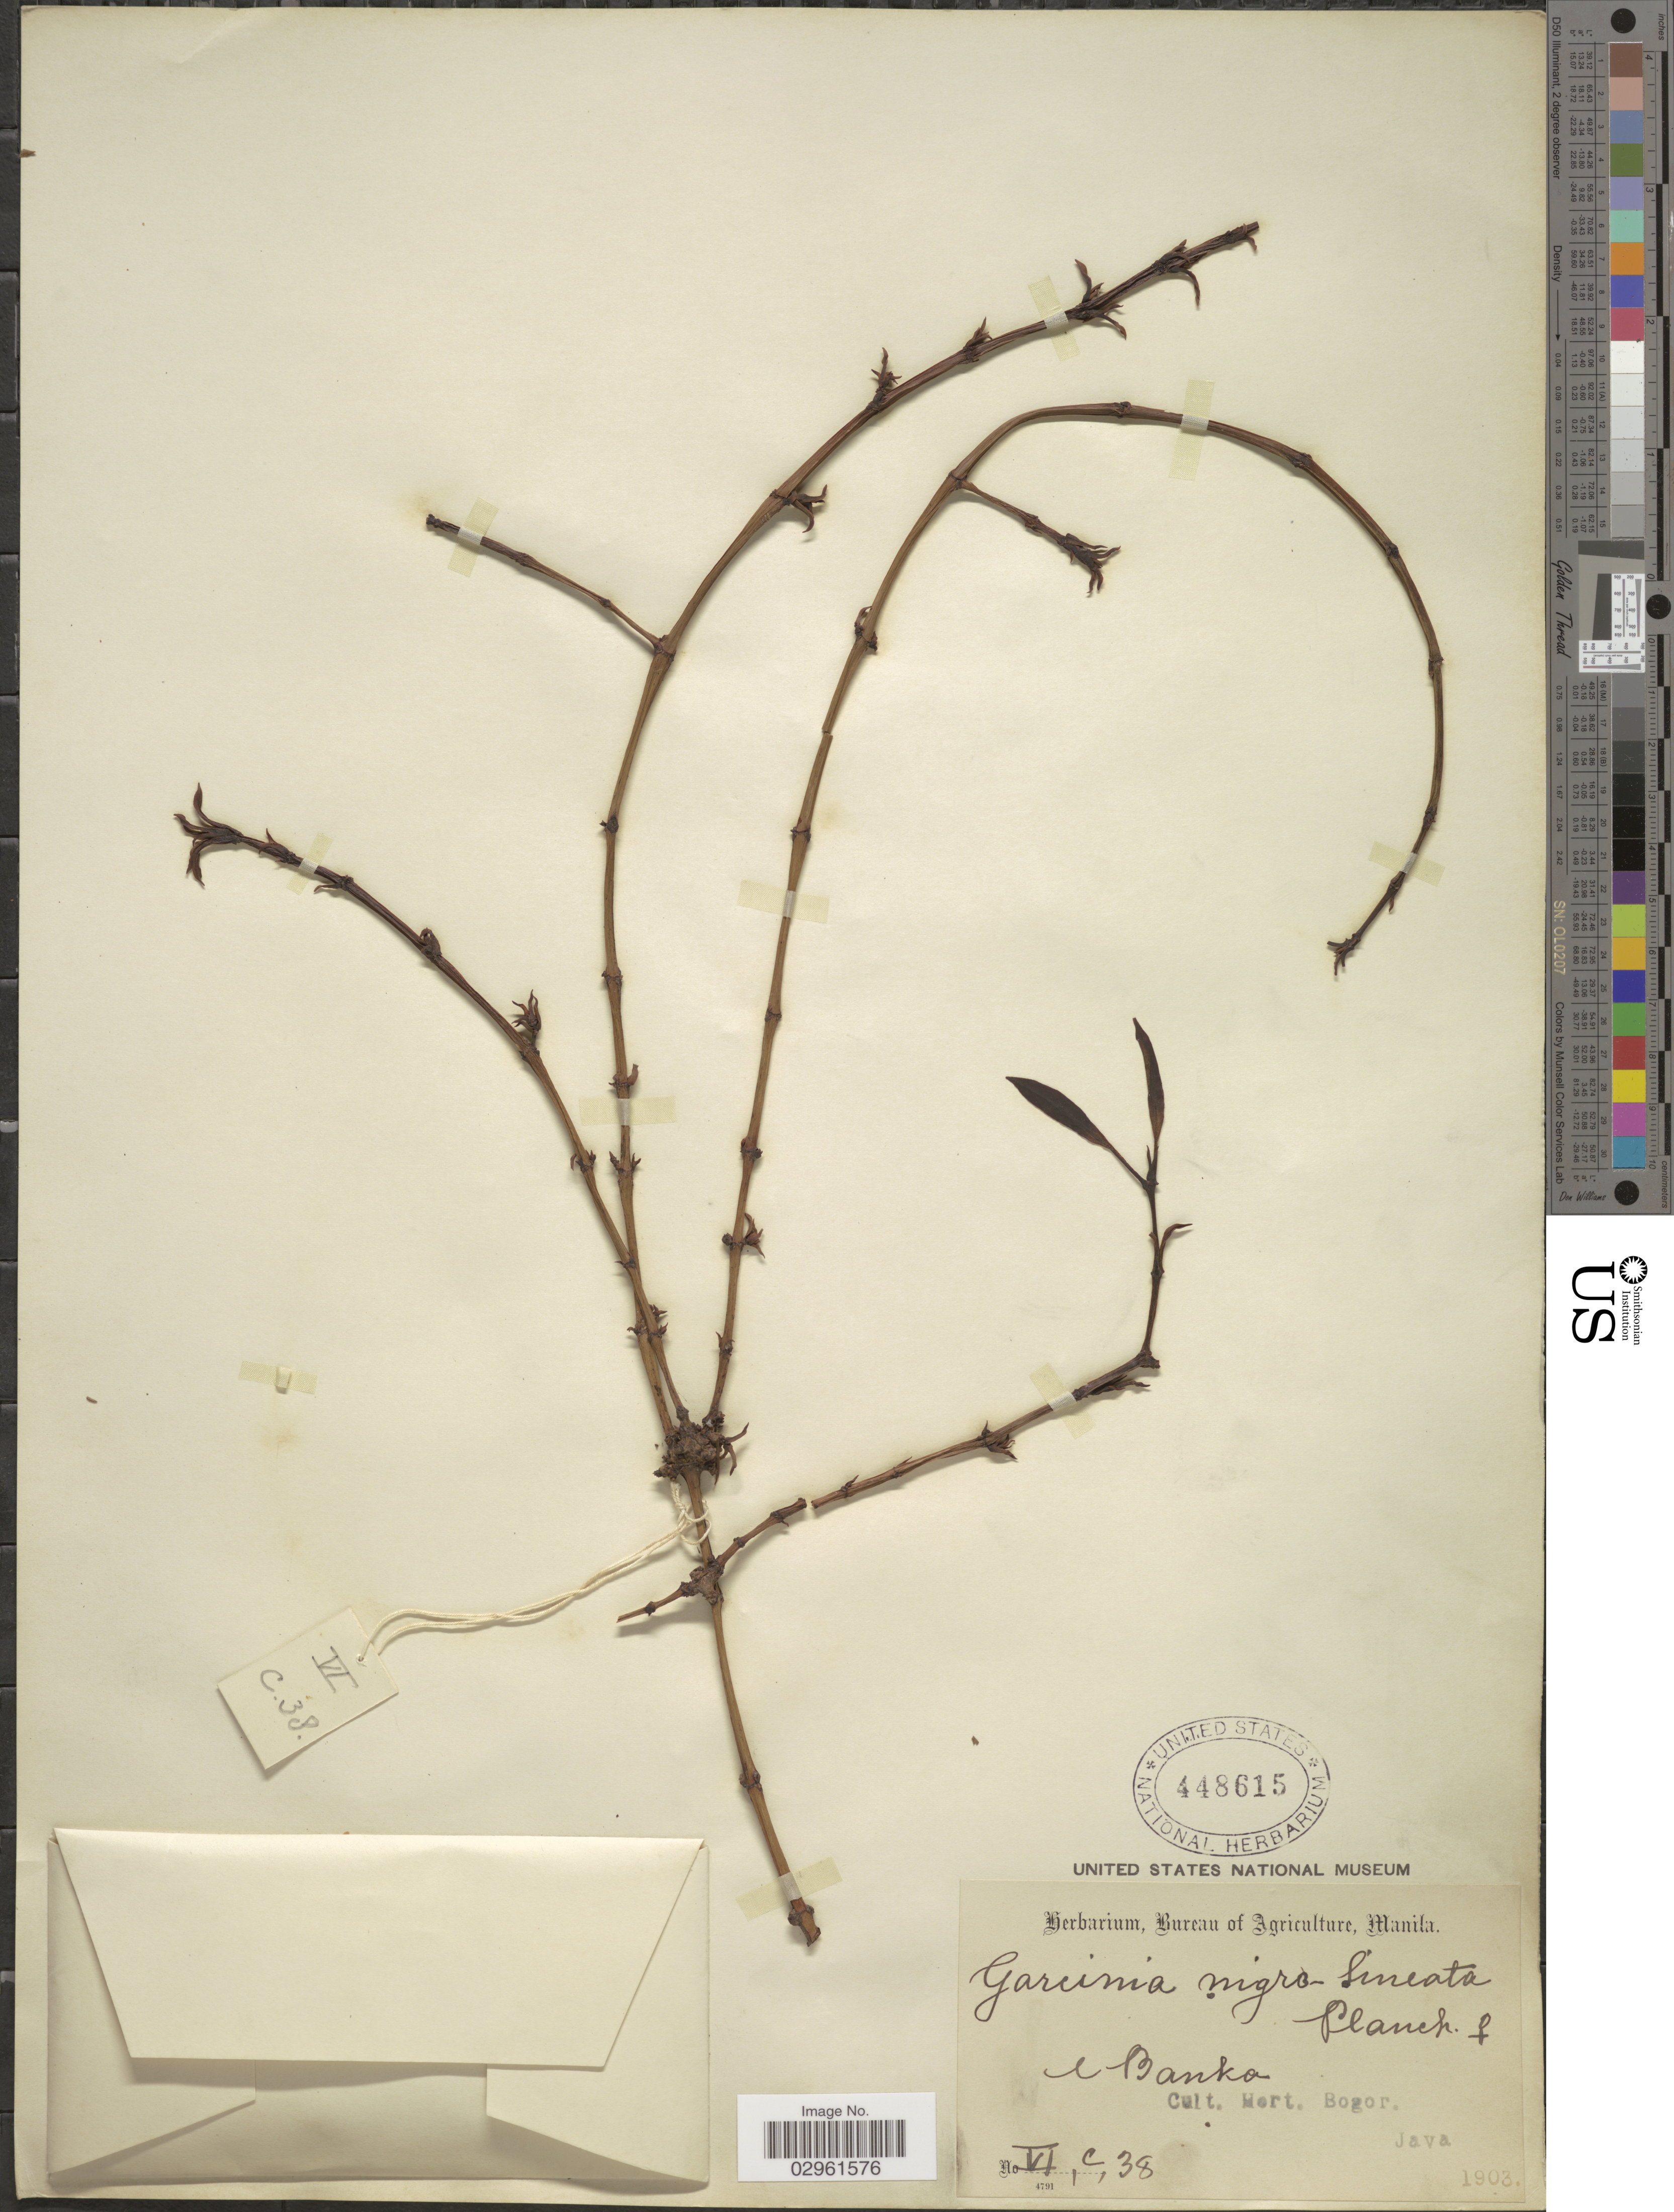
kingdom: Plantae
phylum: Tracheophyta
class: Magnoliopsida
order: Malpighiales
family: Clusiaceae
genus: Garcinia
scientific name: Garcinia nigrolineata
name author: Planch. ex T. Anderson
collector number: VI,c,38?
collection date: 1903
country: Indonesia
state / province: Java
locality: In Hort. Bogor.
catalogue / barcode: US 448615